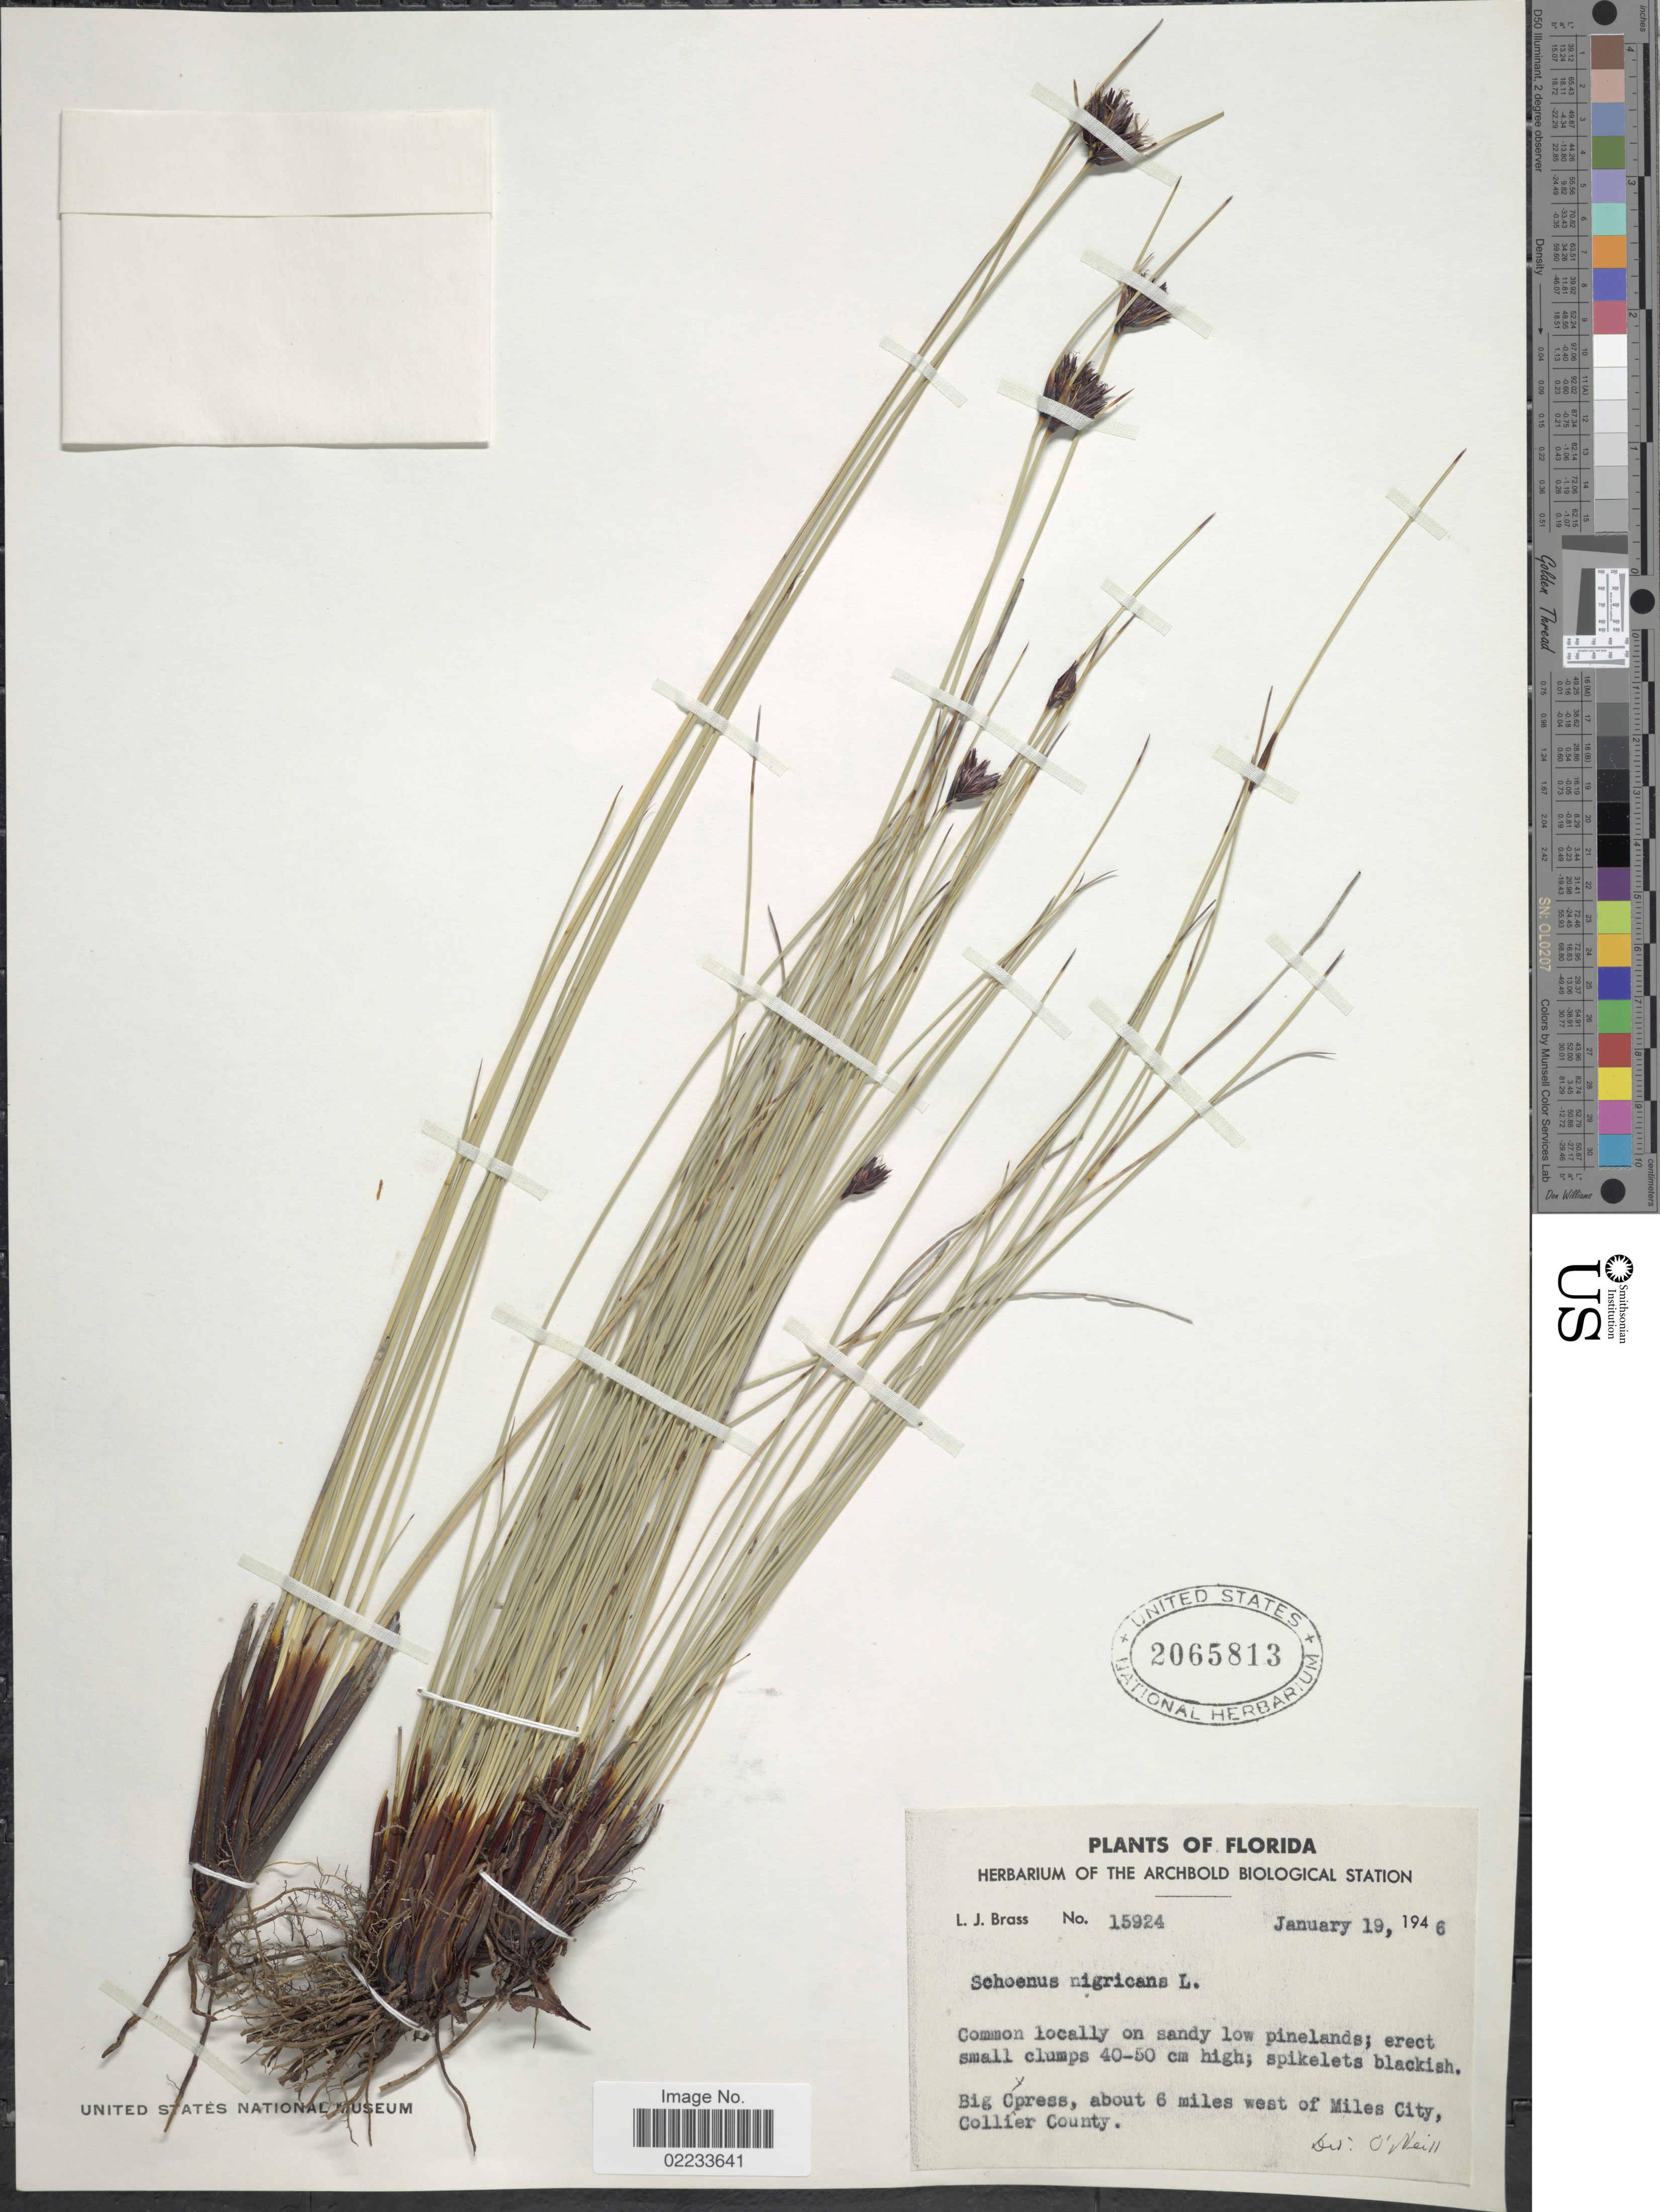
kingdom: Plantae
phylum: Tracheophyta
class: Liliopsida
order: Poales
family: Cyperaceae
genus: Schoenus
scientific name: Schoenus nigricans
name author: L.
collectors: L. J. Brass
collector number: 15924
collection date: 1946-01-19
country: United States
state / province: Florida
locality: Big Cypress, about 6 miles west of Miles City, Collier County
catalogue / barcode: US 2065813